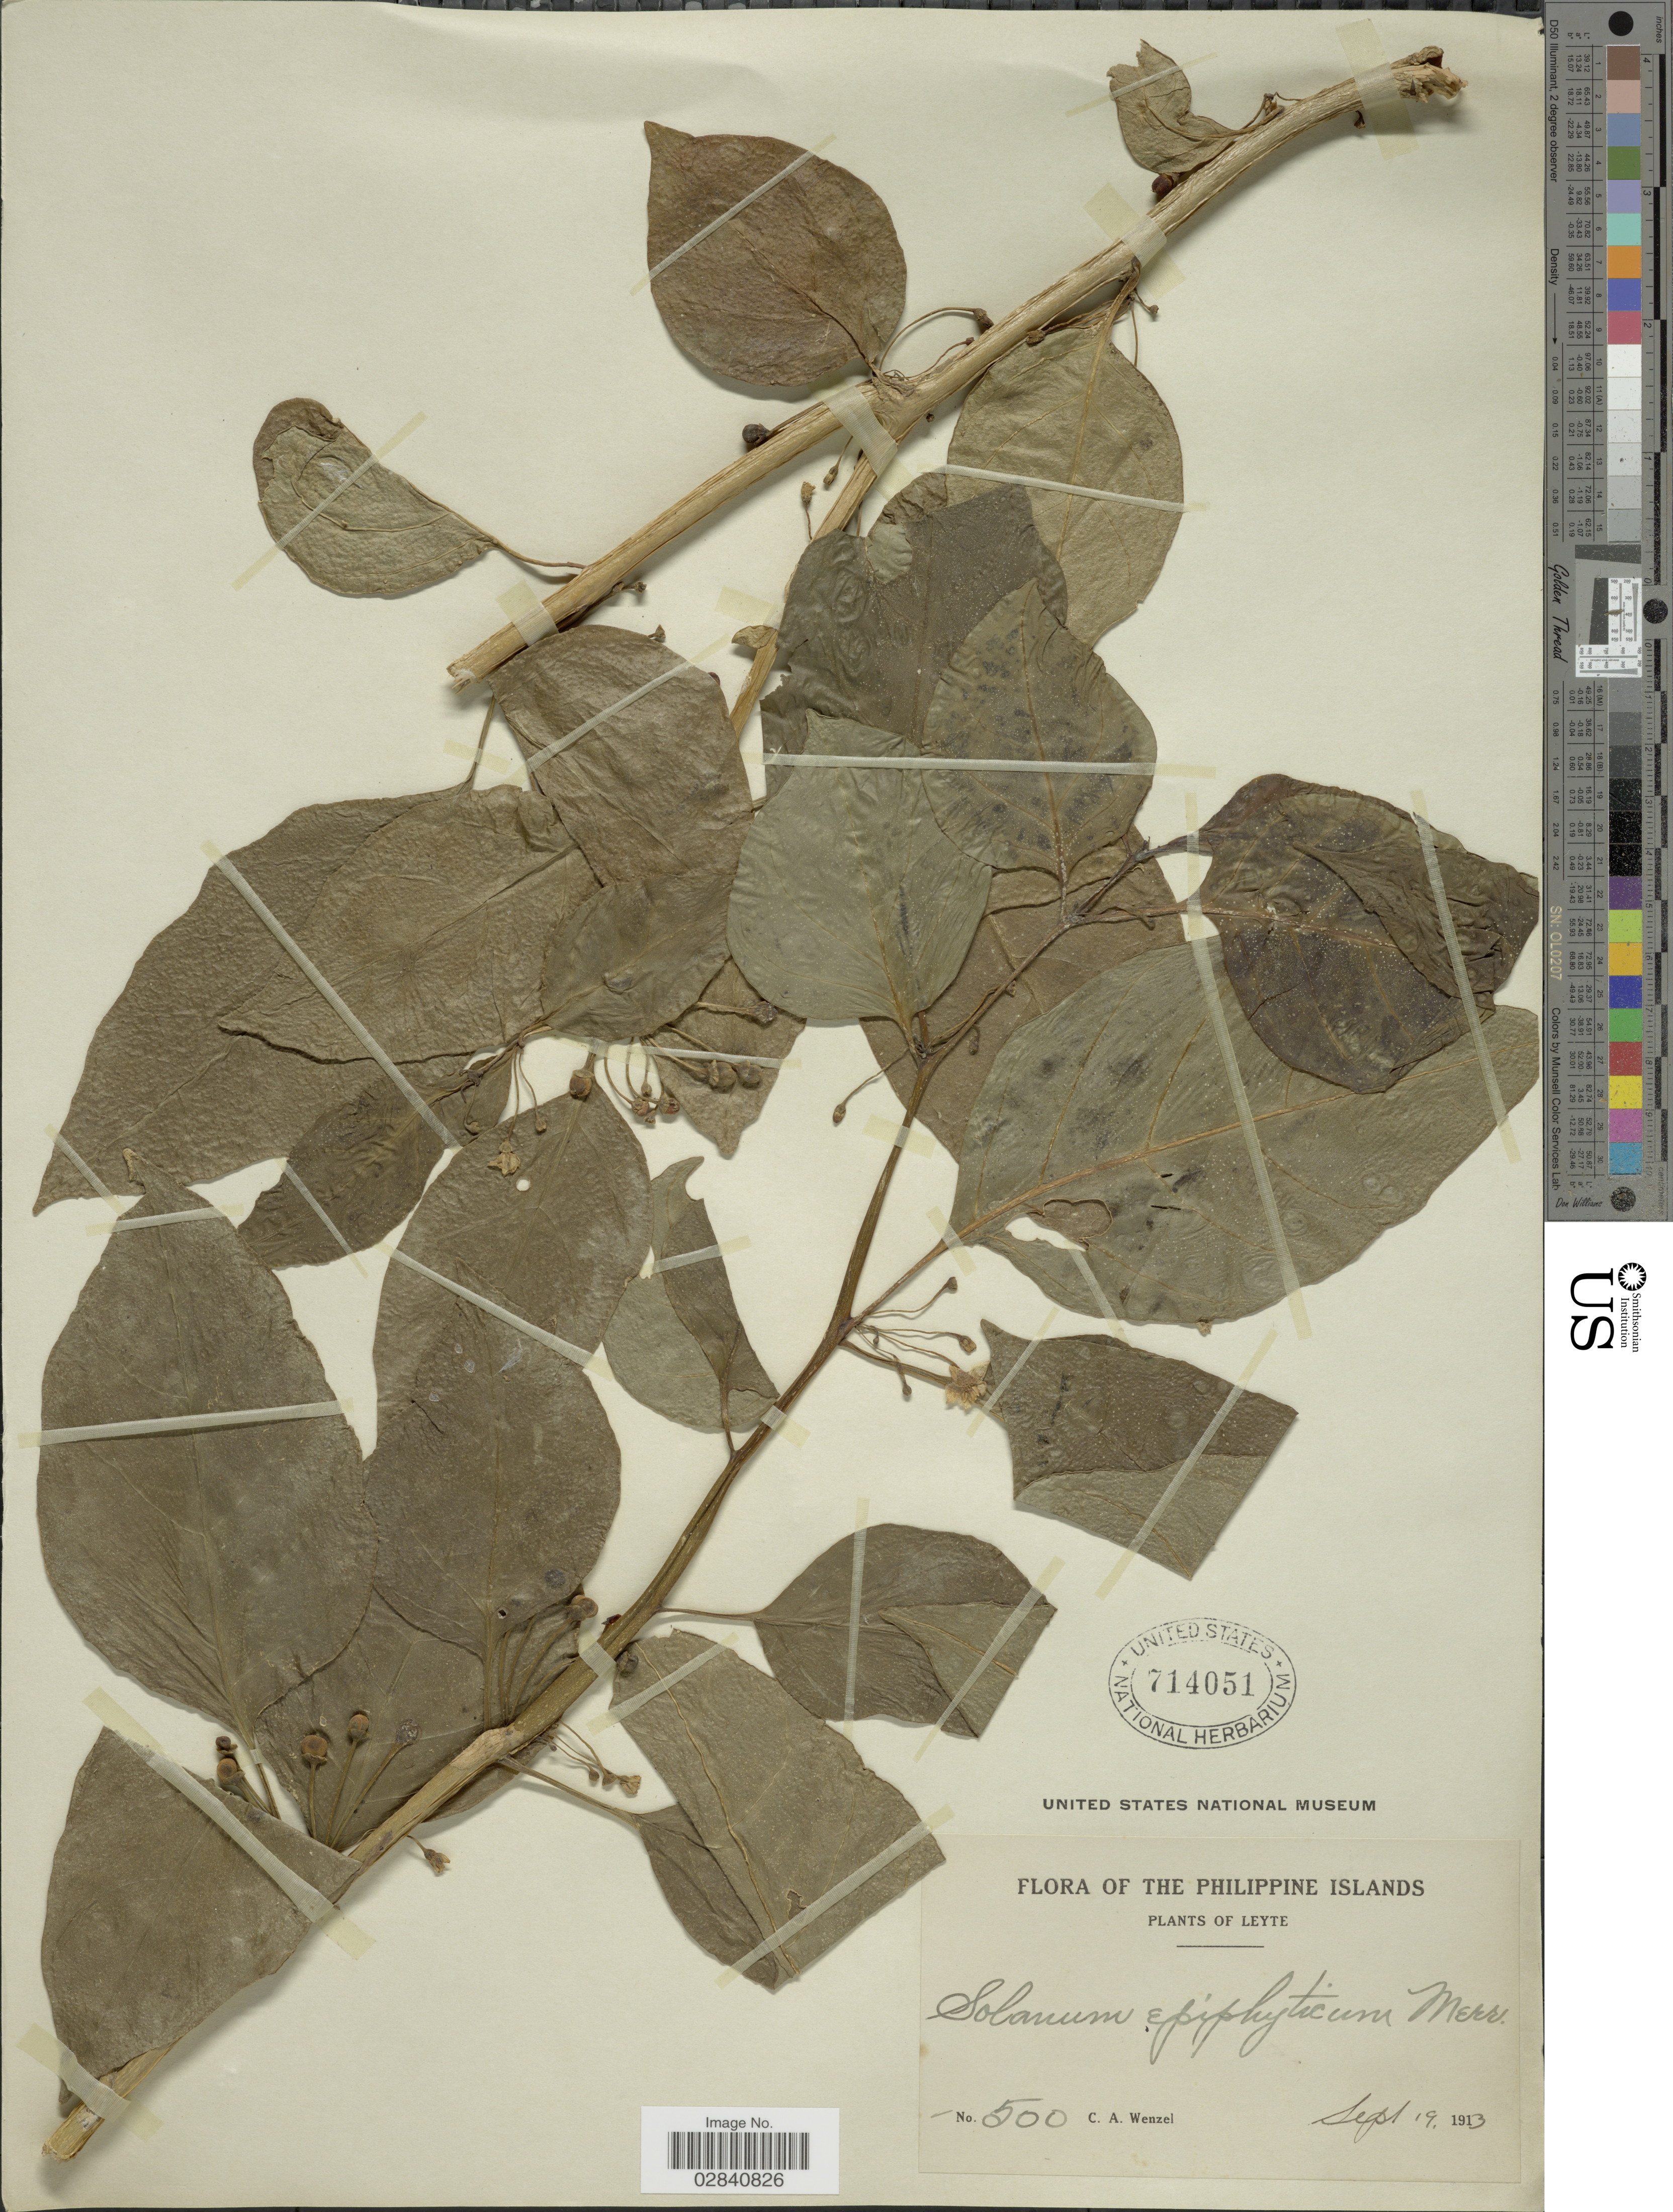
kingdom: Plantae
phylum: Tracheophyta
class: Magnoliopsida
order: Solanales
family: Solanaceae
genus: Lycianthes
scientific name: Lycianthes parasitica subsp. epiphytica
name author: (Merr.) Bitter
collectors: C. Wenzel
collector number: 500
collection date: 1913-09-19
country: Philippines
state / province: Eastern Visayas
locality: The Philippine Islands. Leyte.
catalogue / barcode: US 714051